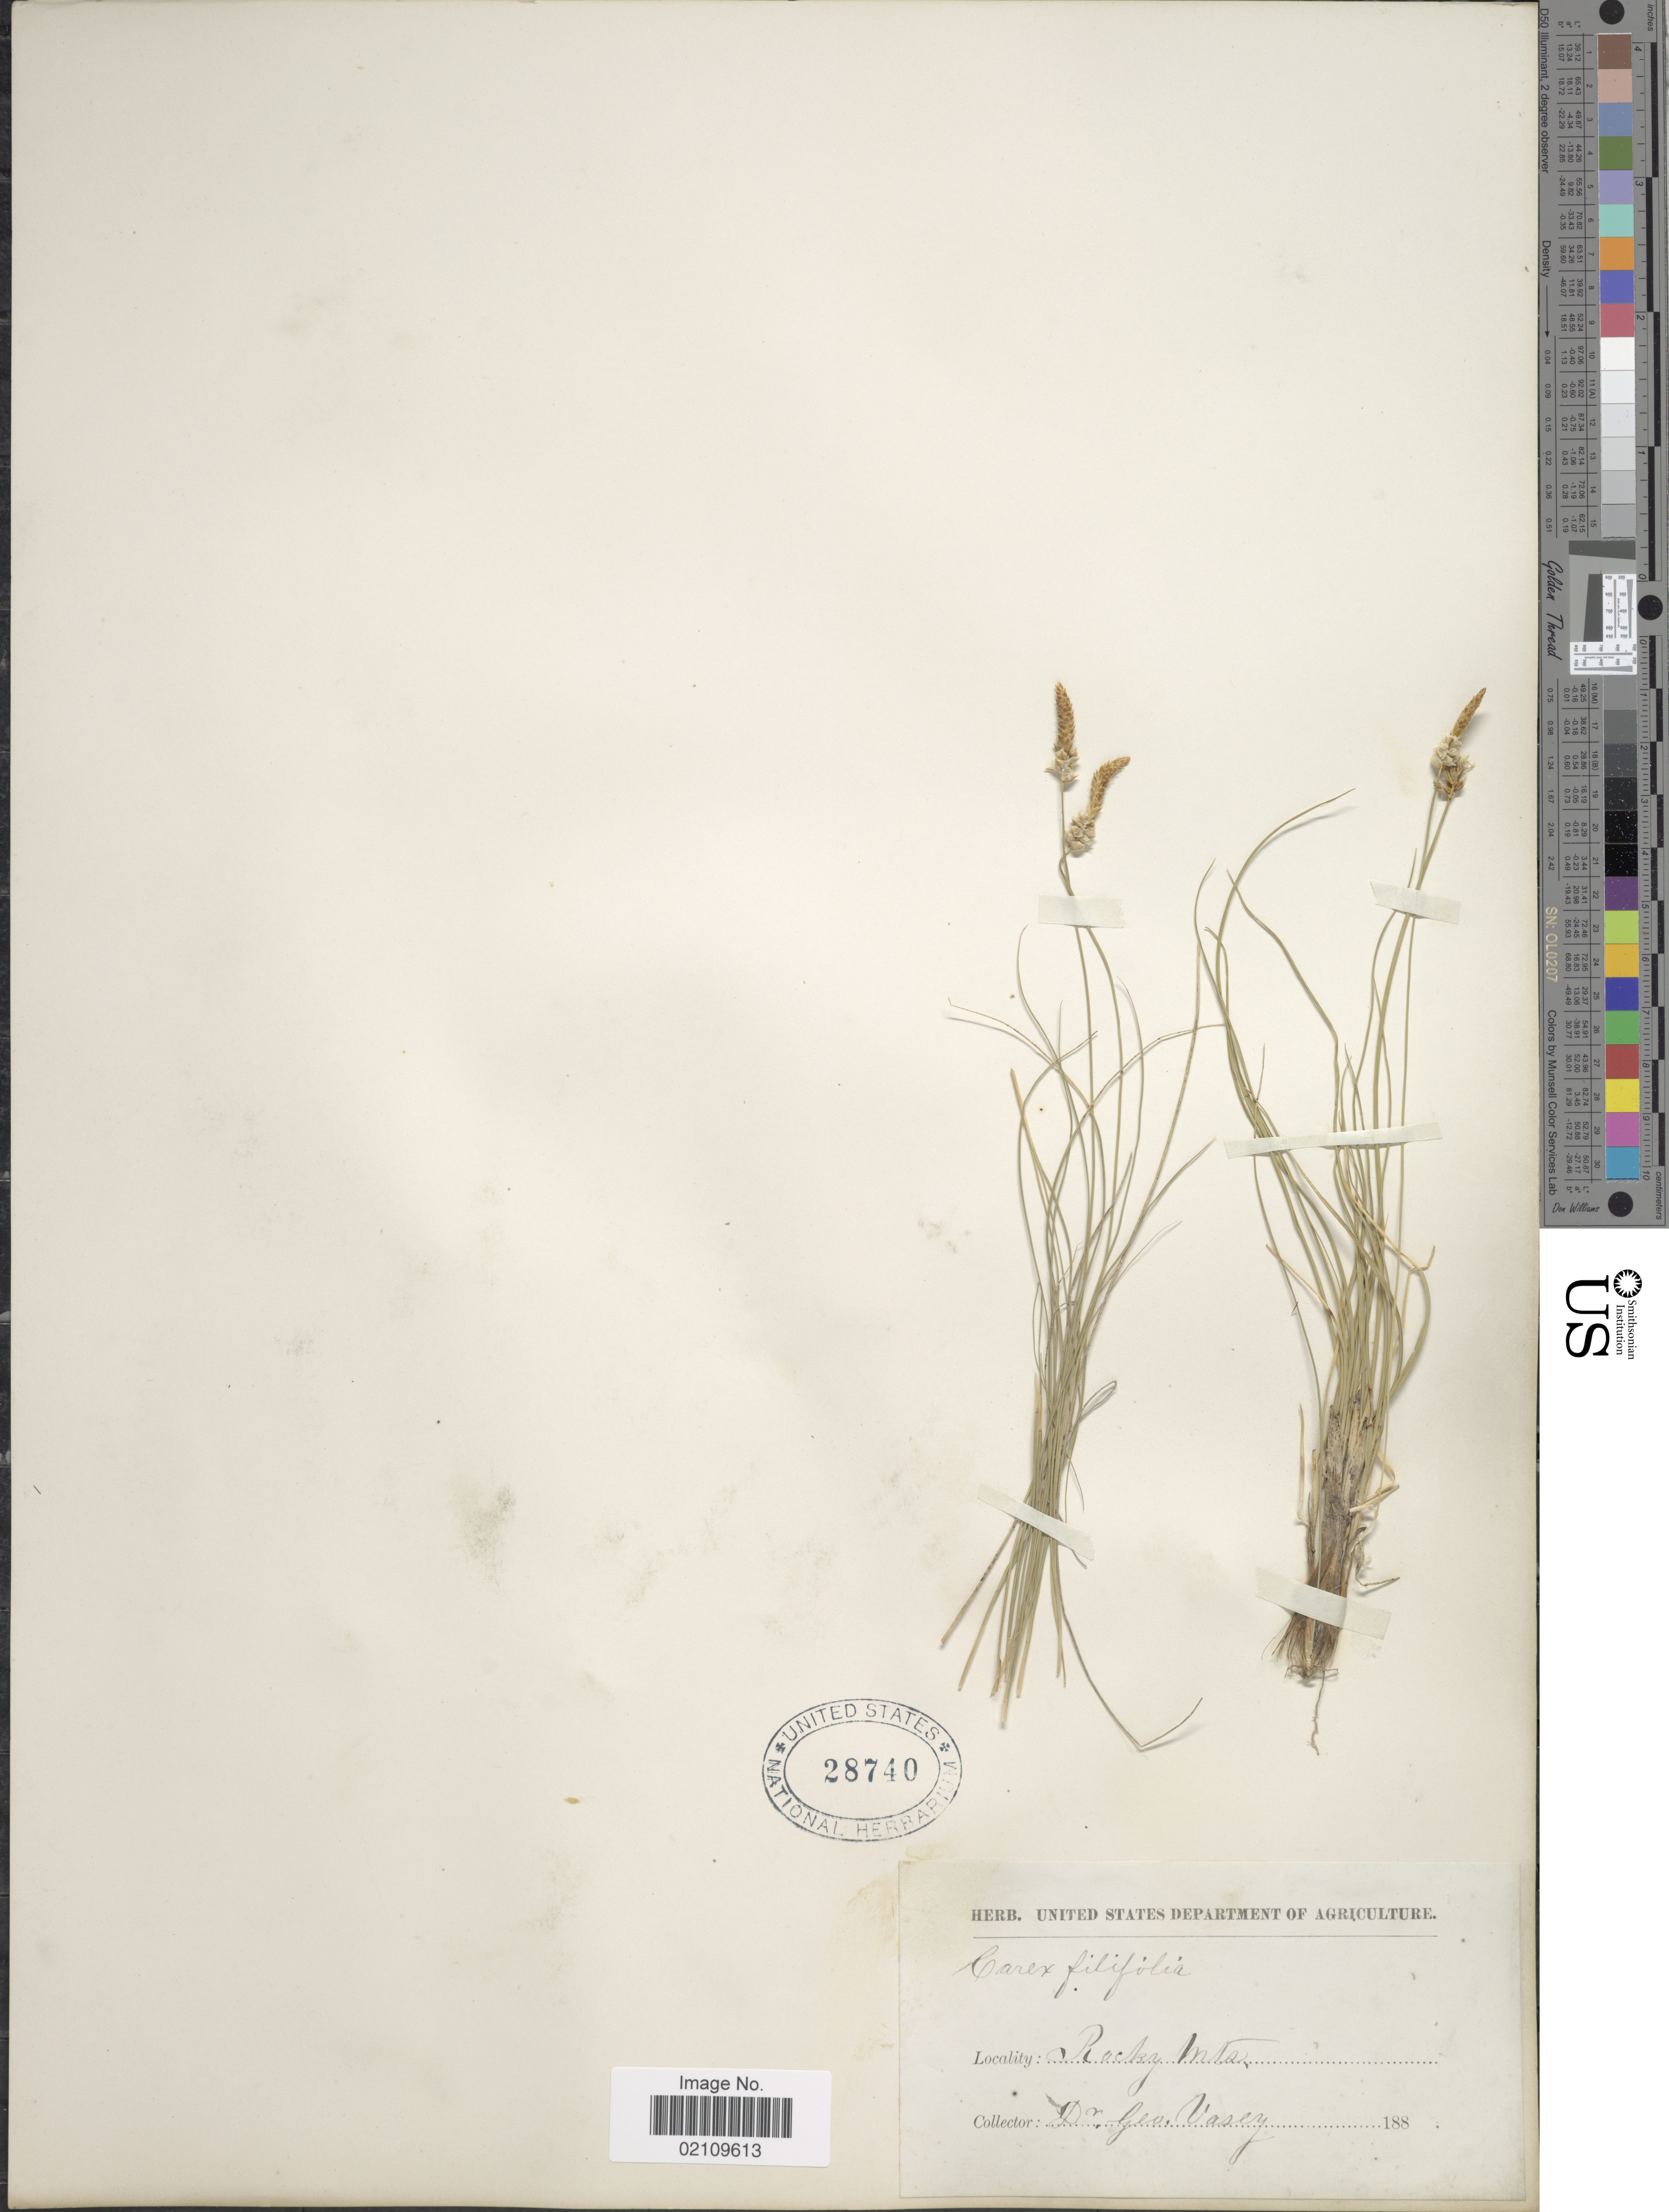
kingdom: Plantae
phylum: Tracheophyta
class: Liliopsida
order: Poales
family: Cyperaceae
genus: Carex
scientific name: Carex filifolia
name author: Nutt.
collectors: G. Vasey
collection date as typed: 188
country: United States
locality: Rocky Mts.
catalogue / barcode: US 28740